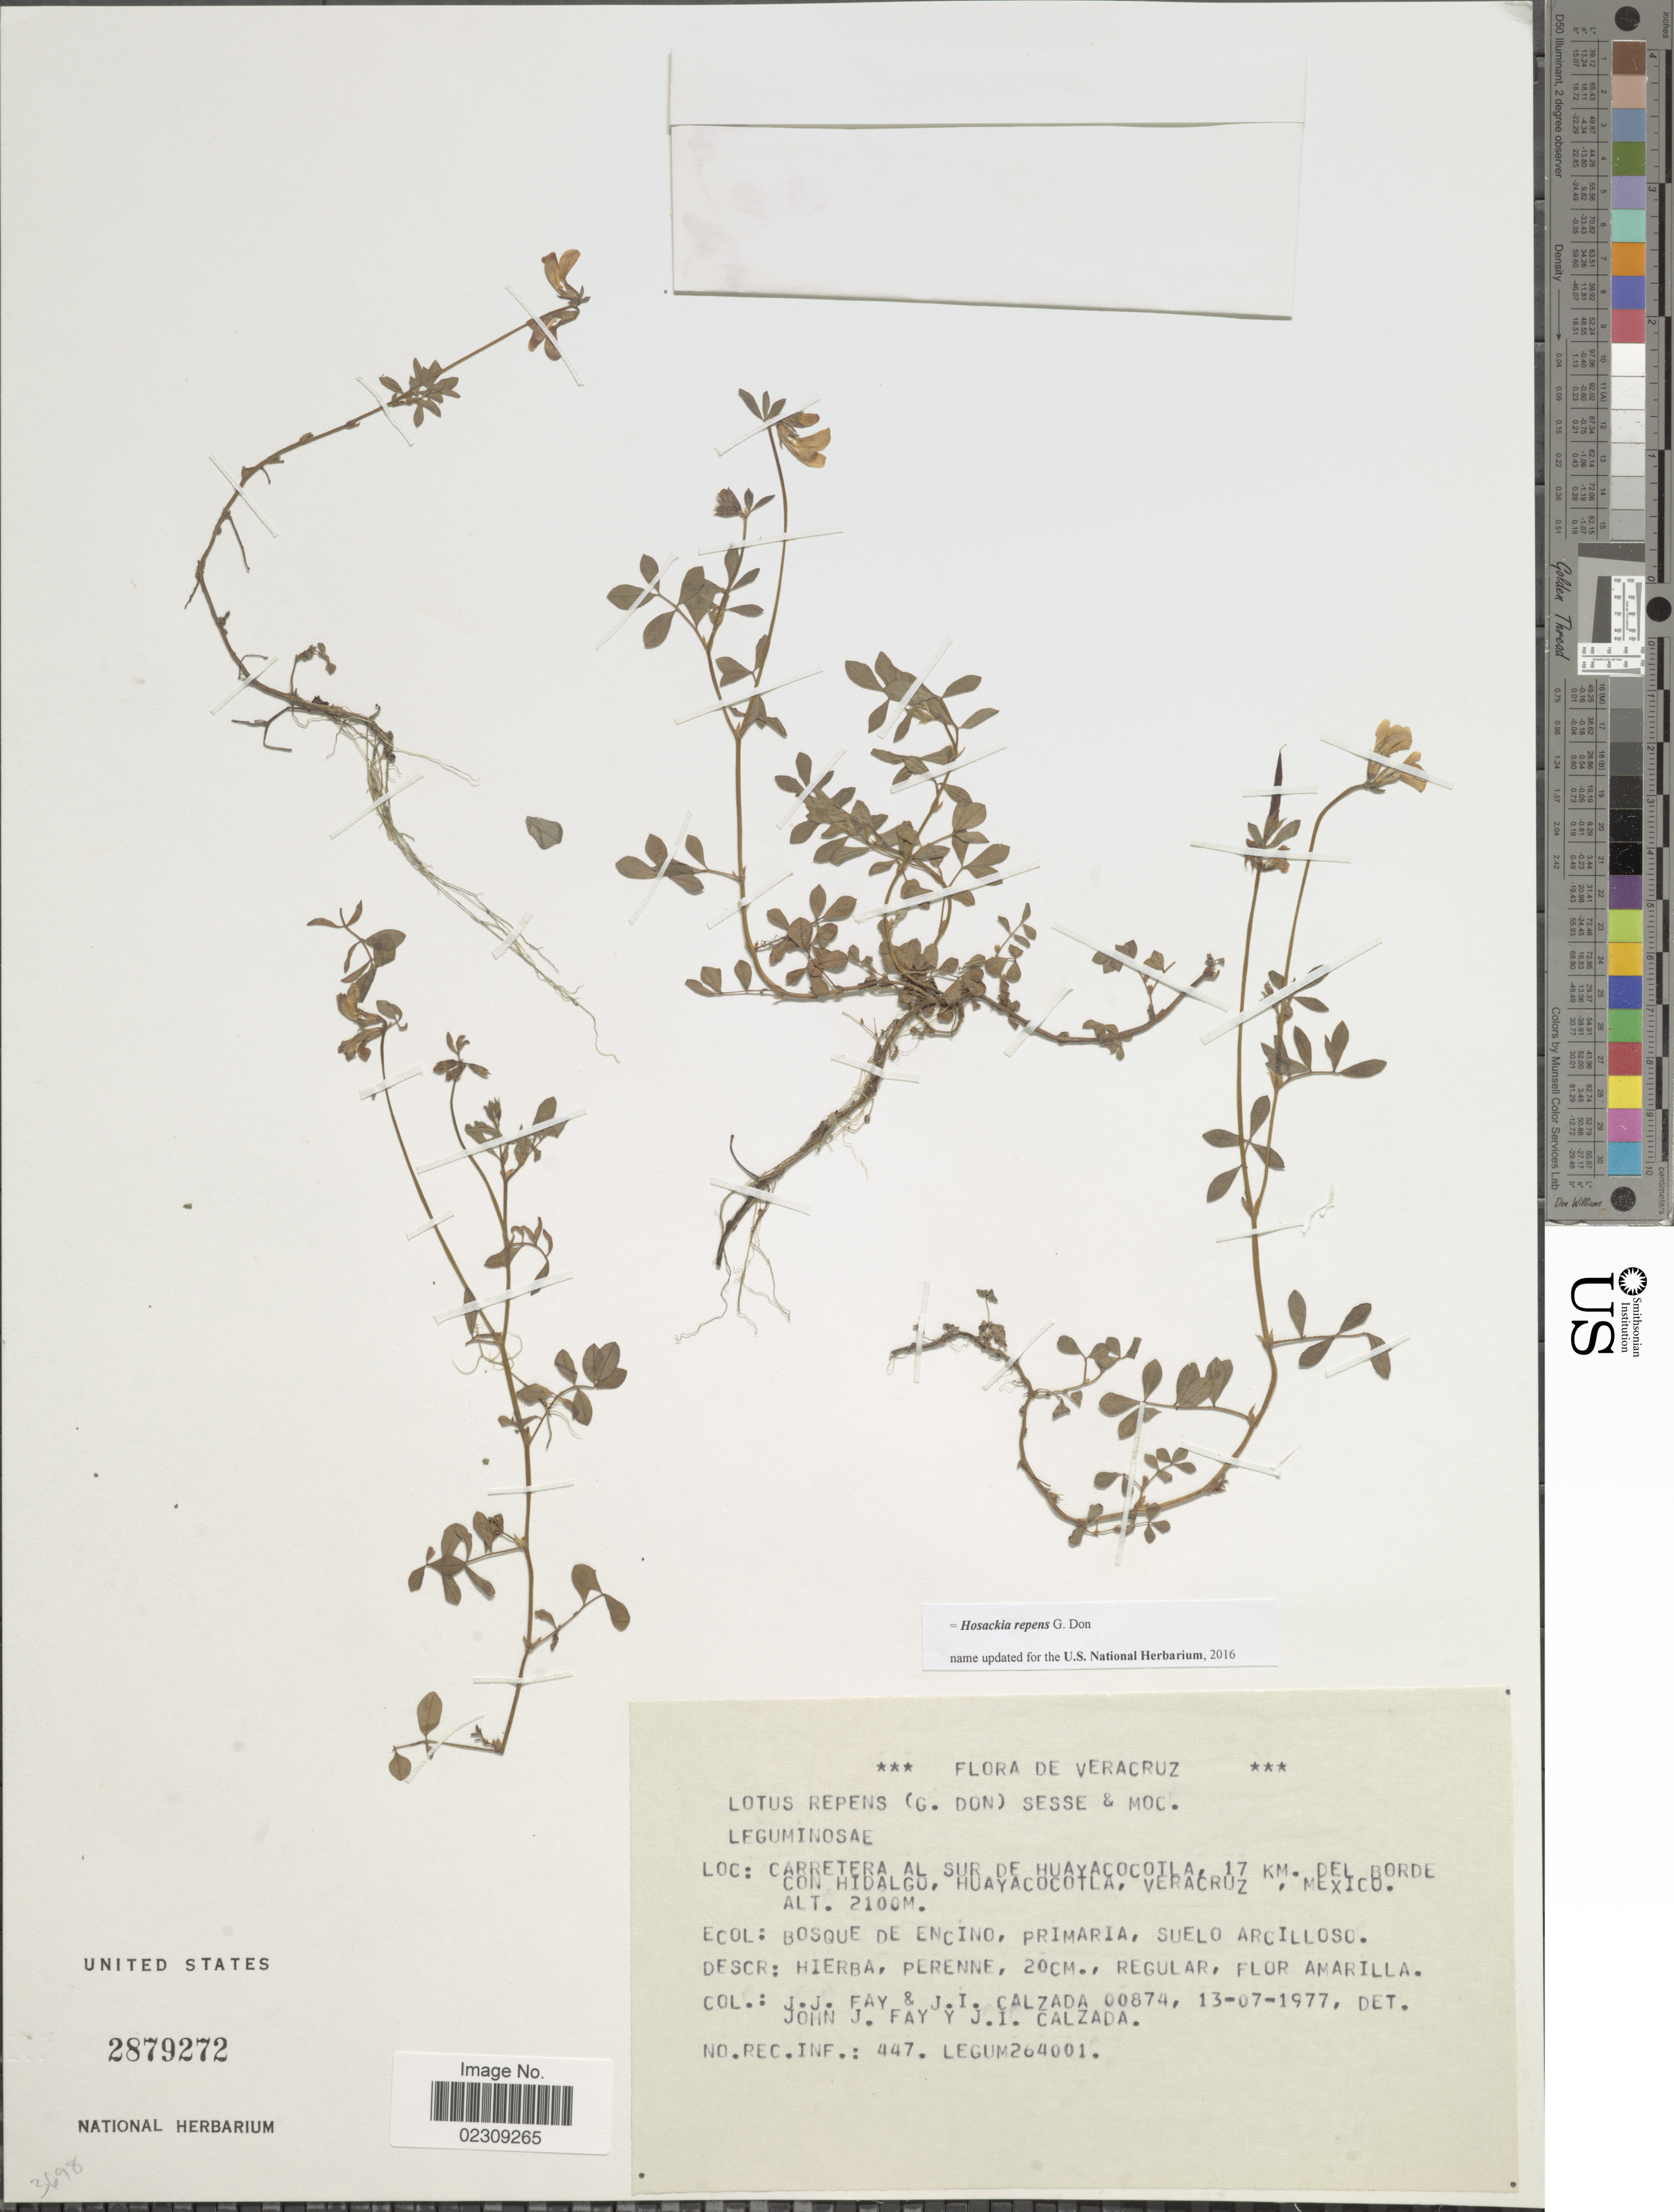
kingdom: Plantae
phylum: Tracheophyta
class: Magnoliopsida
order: Fabales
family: Fabaceae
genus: Hosackia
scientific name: Hosackia repens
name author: G. Don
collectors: J. Fay & J. I. Calzada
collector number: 00874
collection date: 1977-07-13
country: Mexico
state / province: Veracruz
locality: Veracruz, Carretera al Sur de Huayacocotla, 17 km del borde con Hidalgo, Huayacocotla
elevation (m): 2100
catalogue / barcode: US 2879272